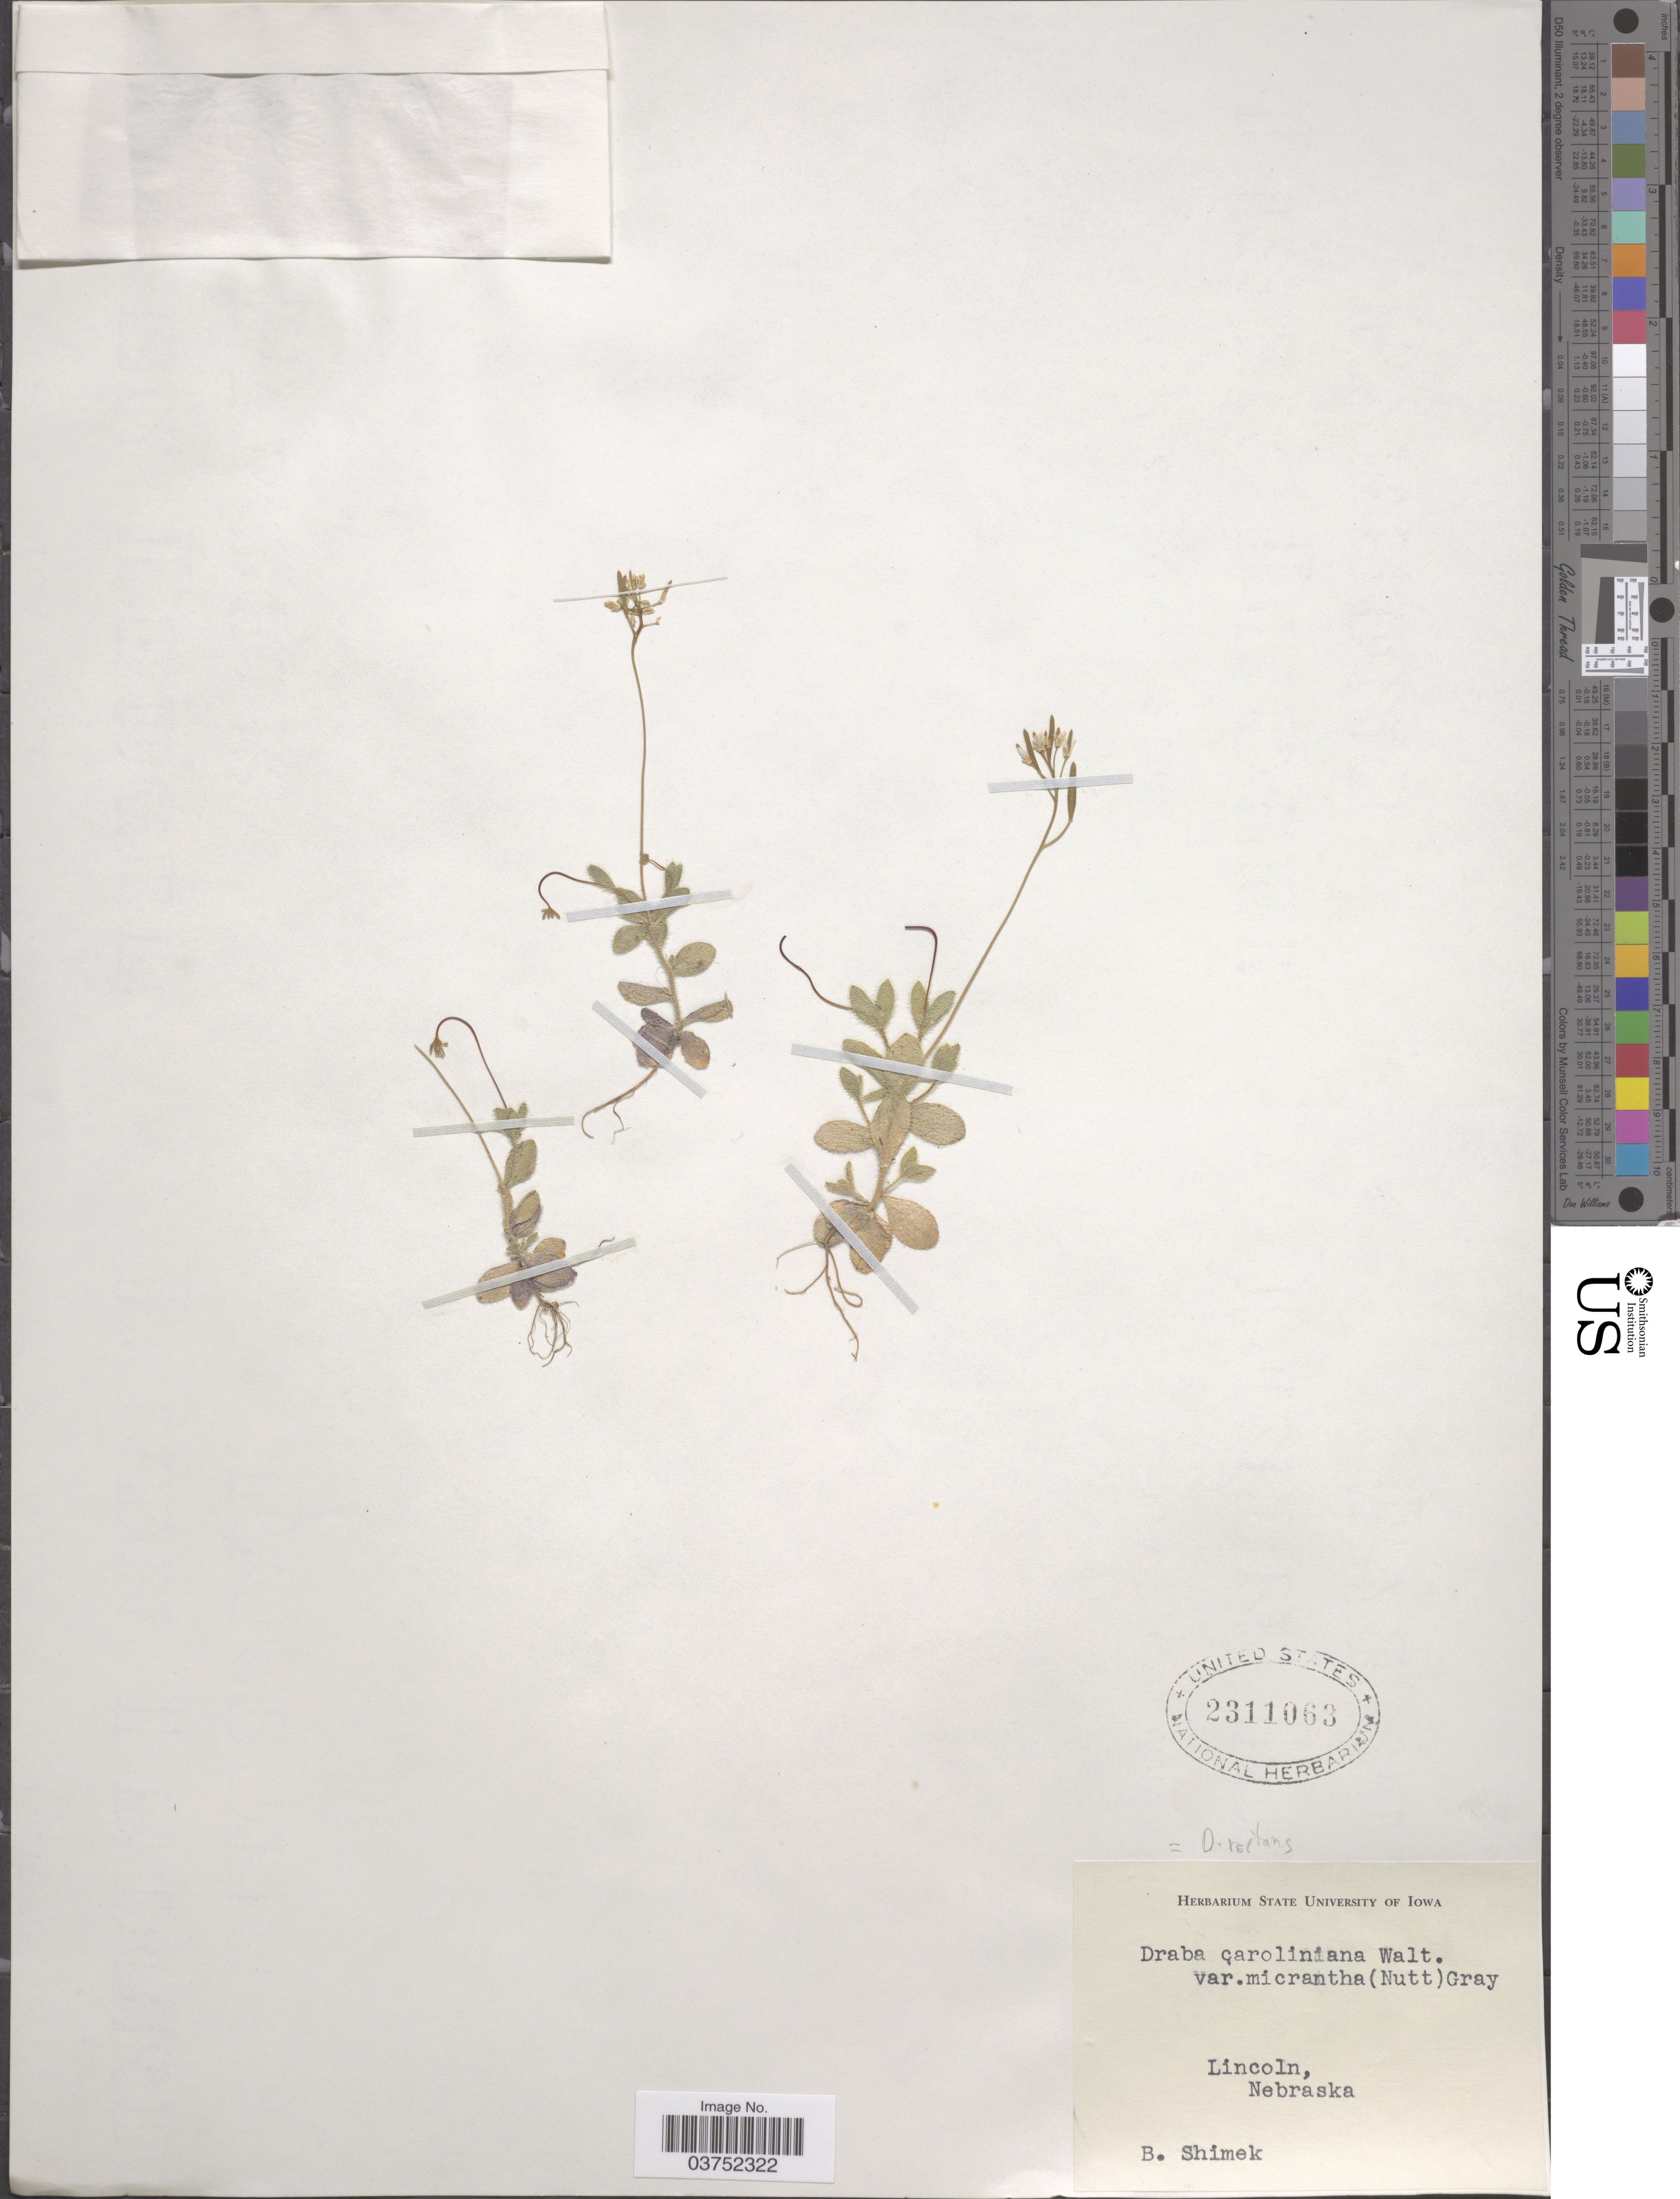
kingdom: Plantae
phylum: Tracheophyta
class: Magnoliopsida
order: Brassicales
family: Brassicaceae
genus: Draba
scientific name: Draba reptans f. micrantha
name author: (Nutt. ex Torr. & A. Gray) C.L. Hitchc.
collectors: B. Shimek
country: United States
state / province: Nebraska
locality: Lincoln.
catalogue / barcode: US 2311063